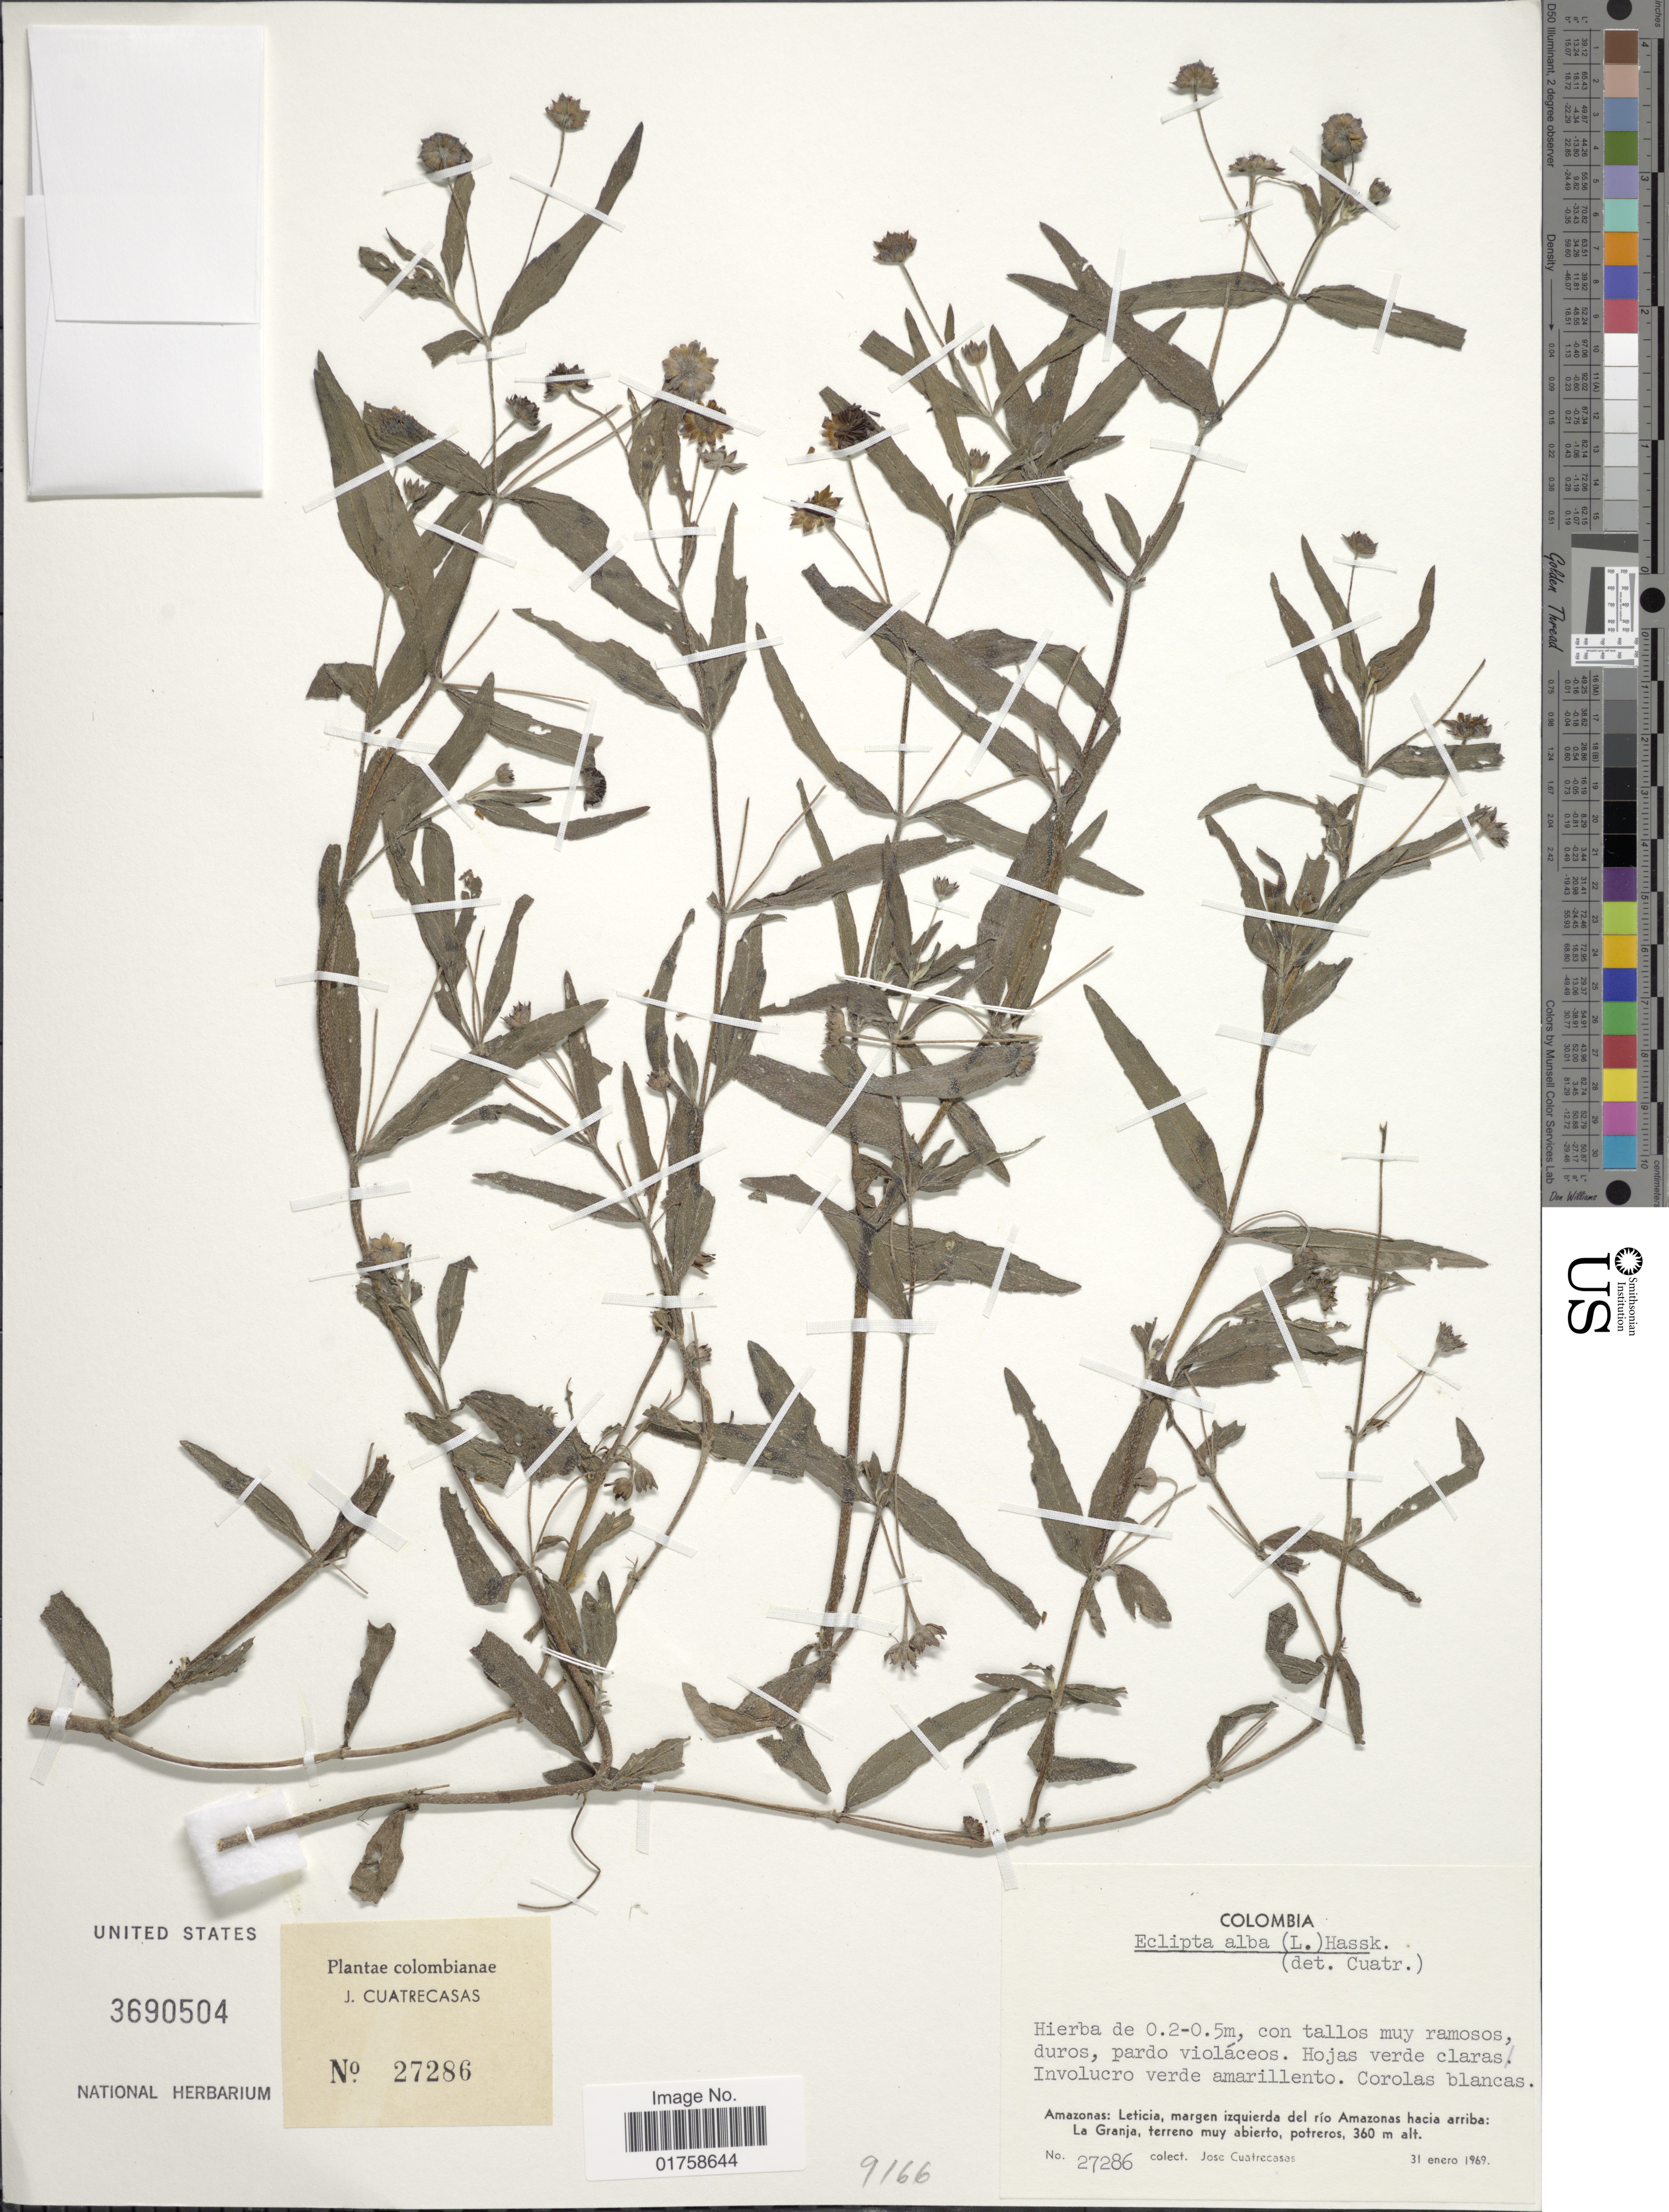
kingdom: Plantae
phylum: Tracheophyta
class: Magnoliopsida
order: Asterales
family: Asteraceae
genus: Eclipta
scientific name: Eclipta alba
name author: (L.) Hassk.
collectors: J. Cuatrecasas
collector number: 27286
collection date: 1969-01-31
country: Colombia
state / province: Amazônas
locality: Colombia. Amazonas: Leticia, margen izquierda del rio Amazonas hacia arriba: La Granja, terreno muy abierto, portreros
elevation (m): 360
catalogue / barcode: US 3690504